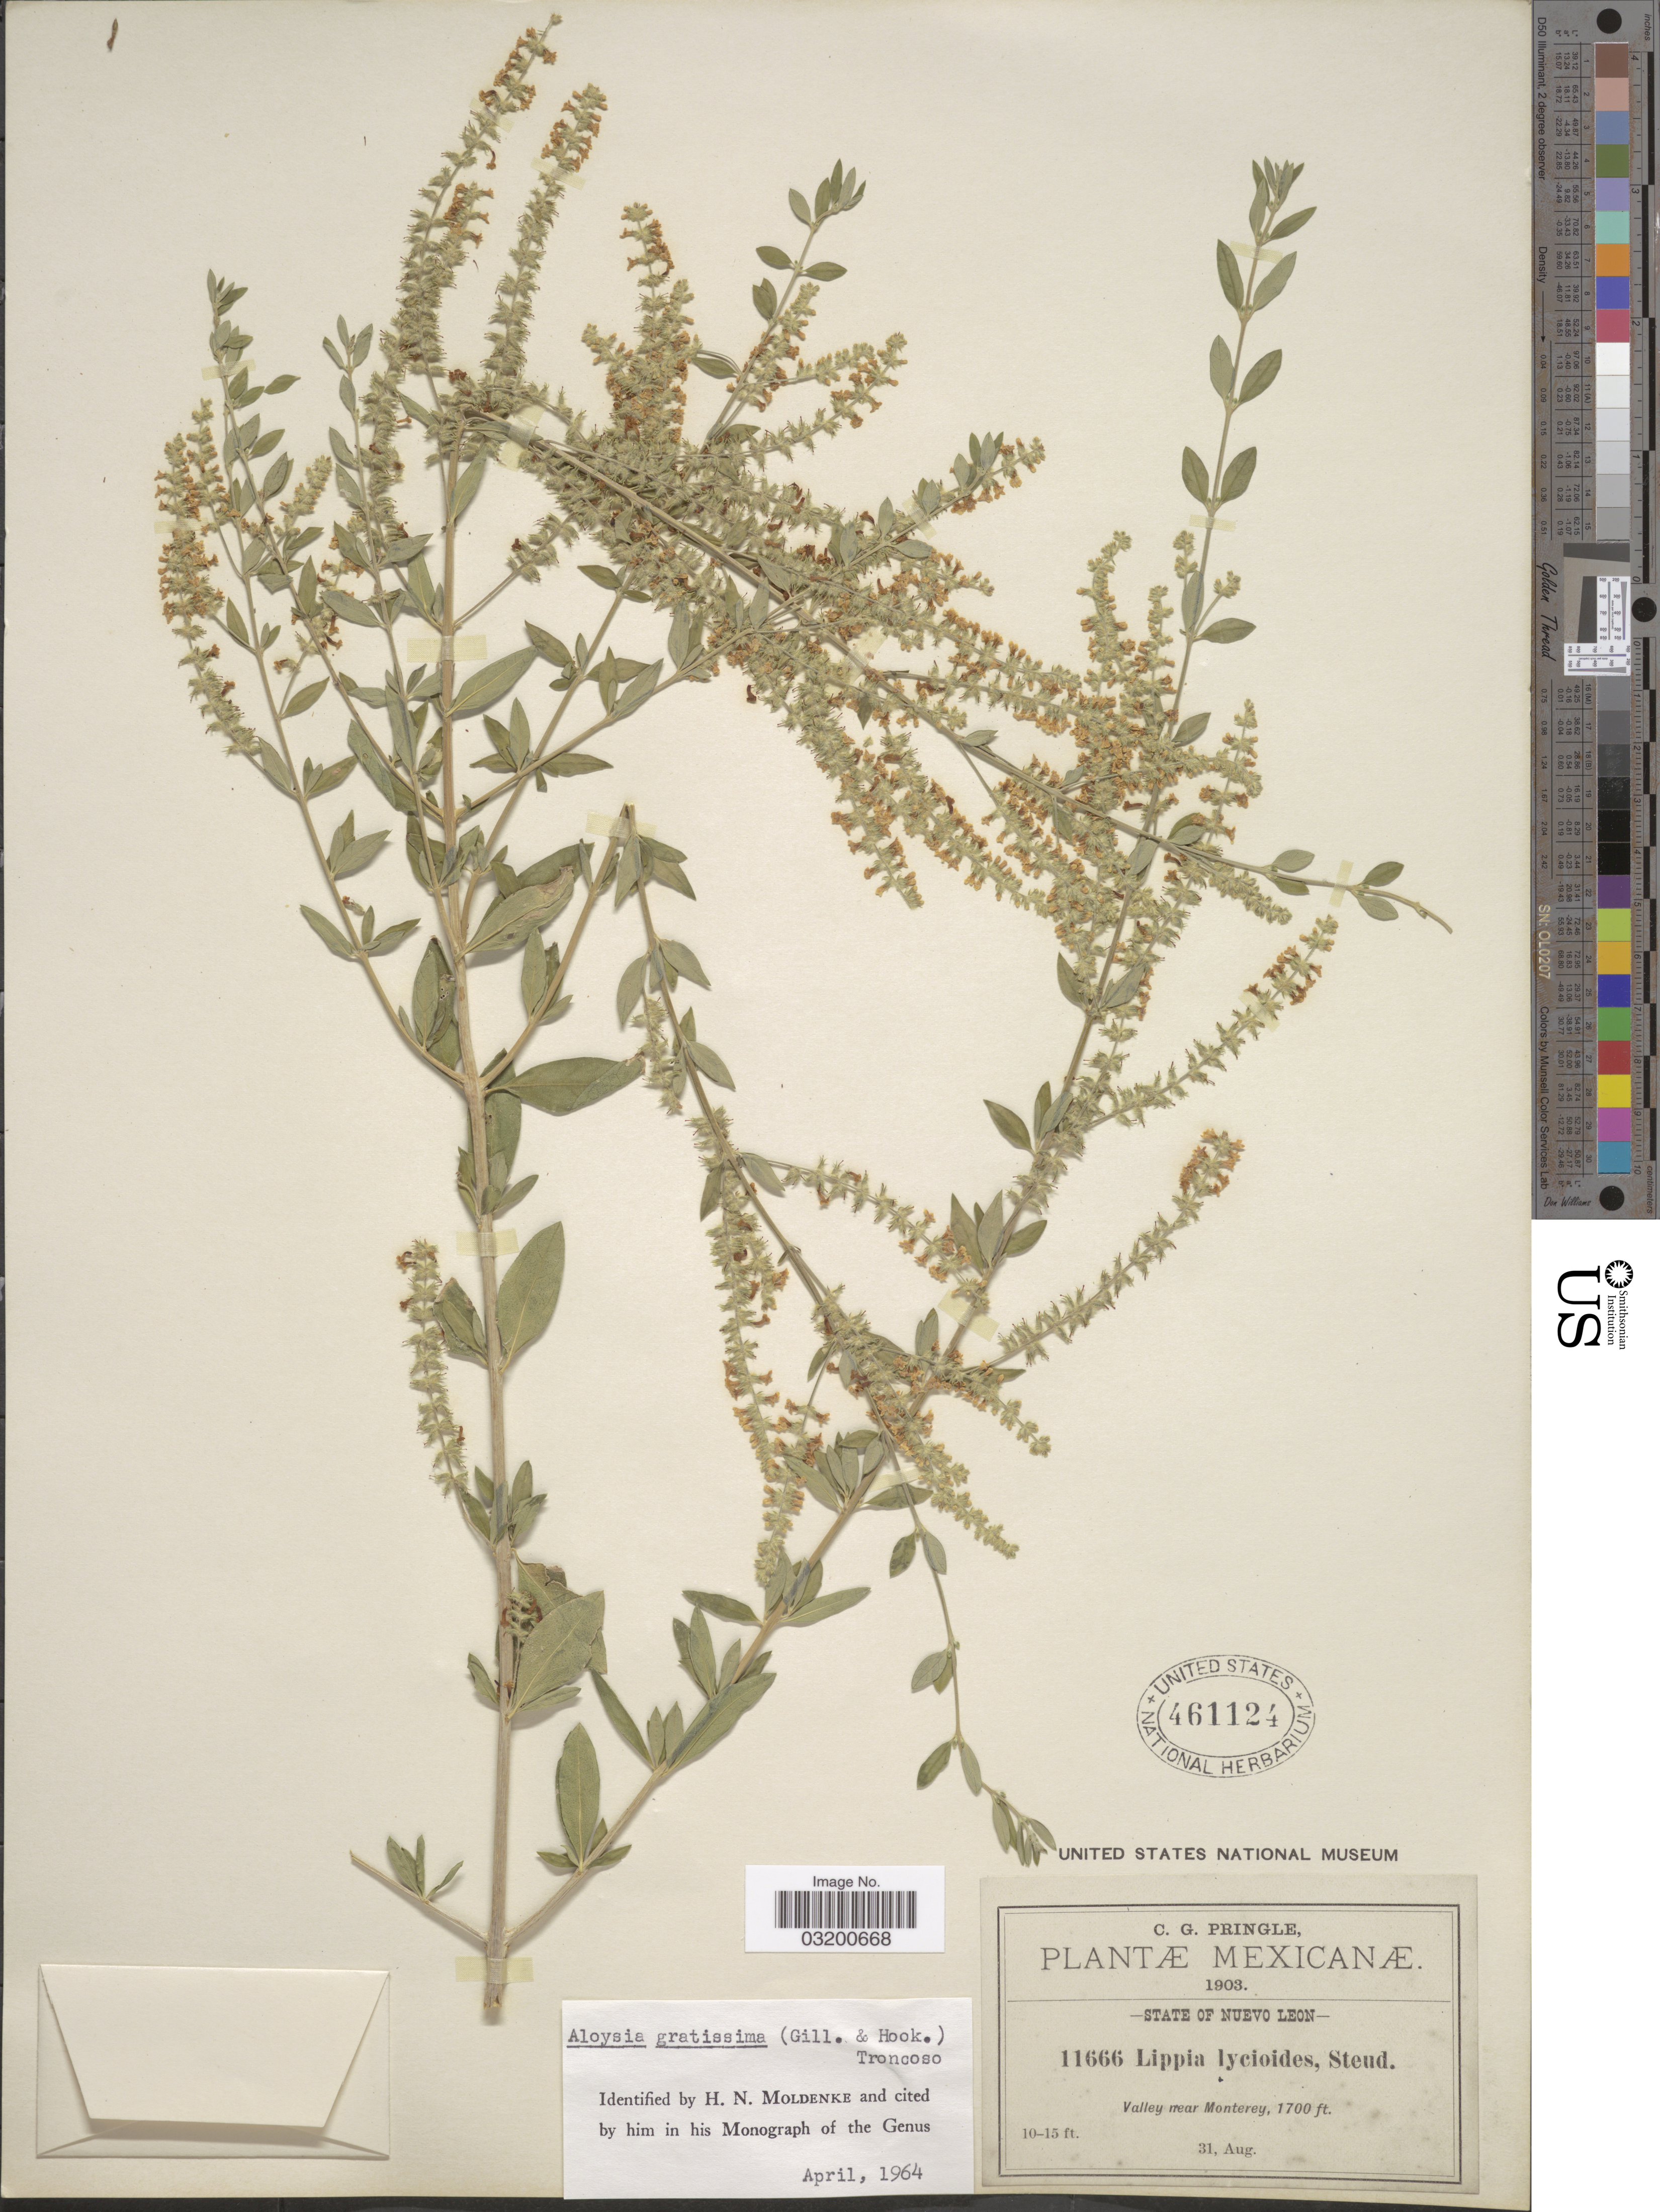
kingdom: Plantae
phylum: Tracheophyta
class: Magnoliopsida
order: Lamiales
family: Verbenaceae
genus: Aloysia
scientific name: Aloysia gratissima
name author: (Gillies & Hook.) Tronc.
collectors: C. G. Pringle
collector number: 11666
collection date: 1903-08-31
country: Mexico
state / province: Nuevo León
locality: Valley near Monterey.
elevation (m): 518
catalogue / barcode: US 461124